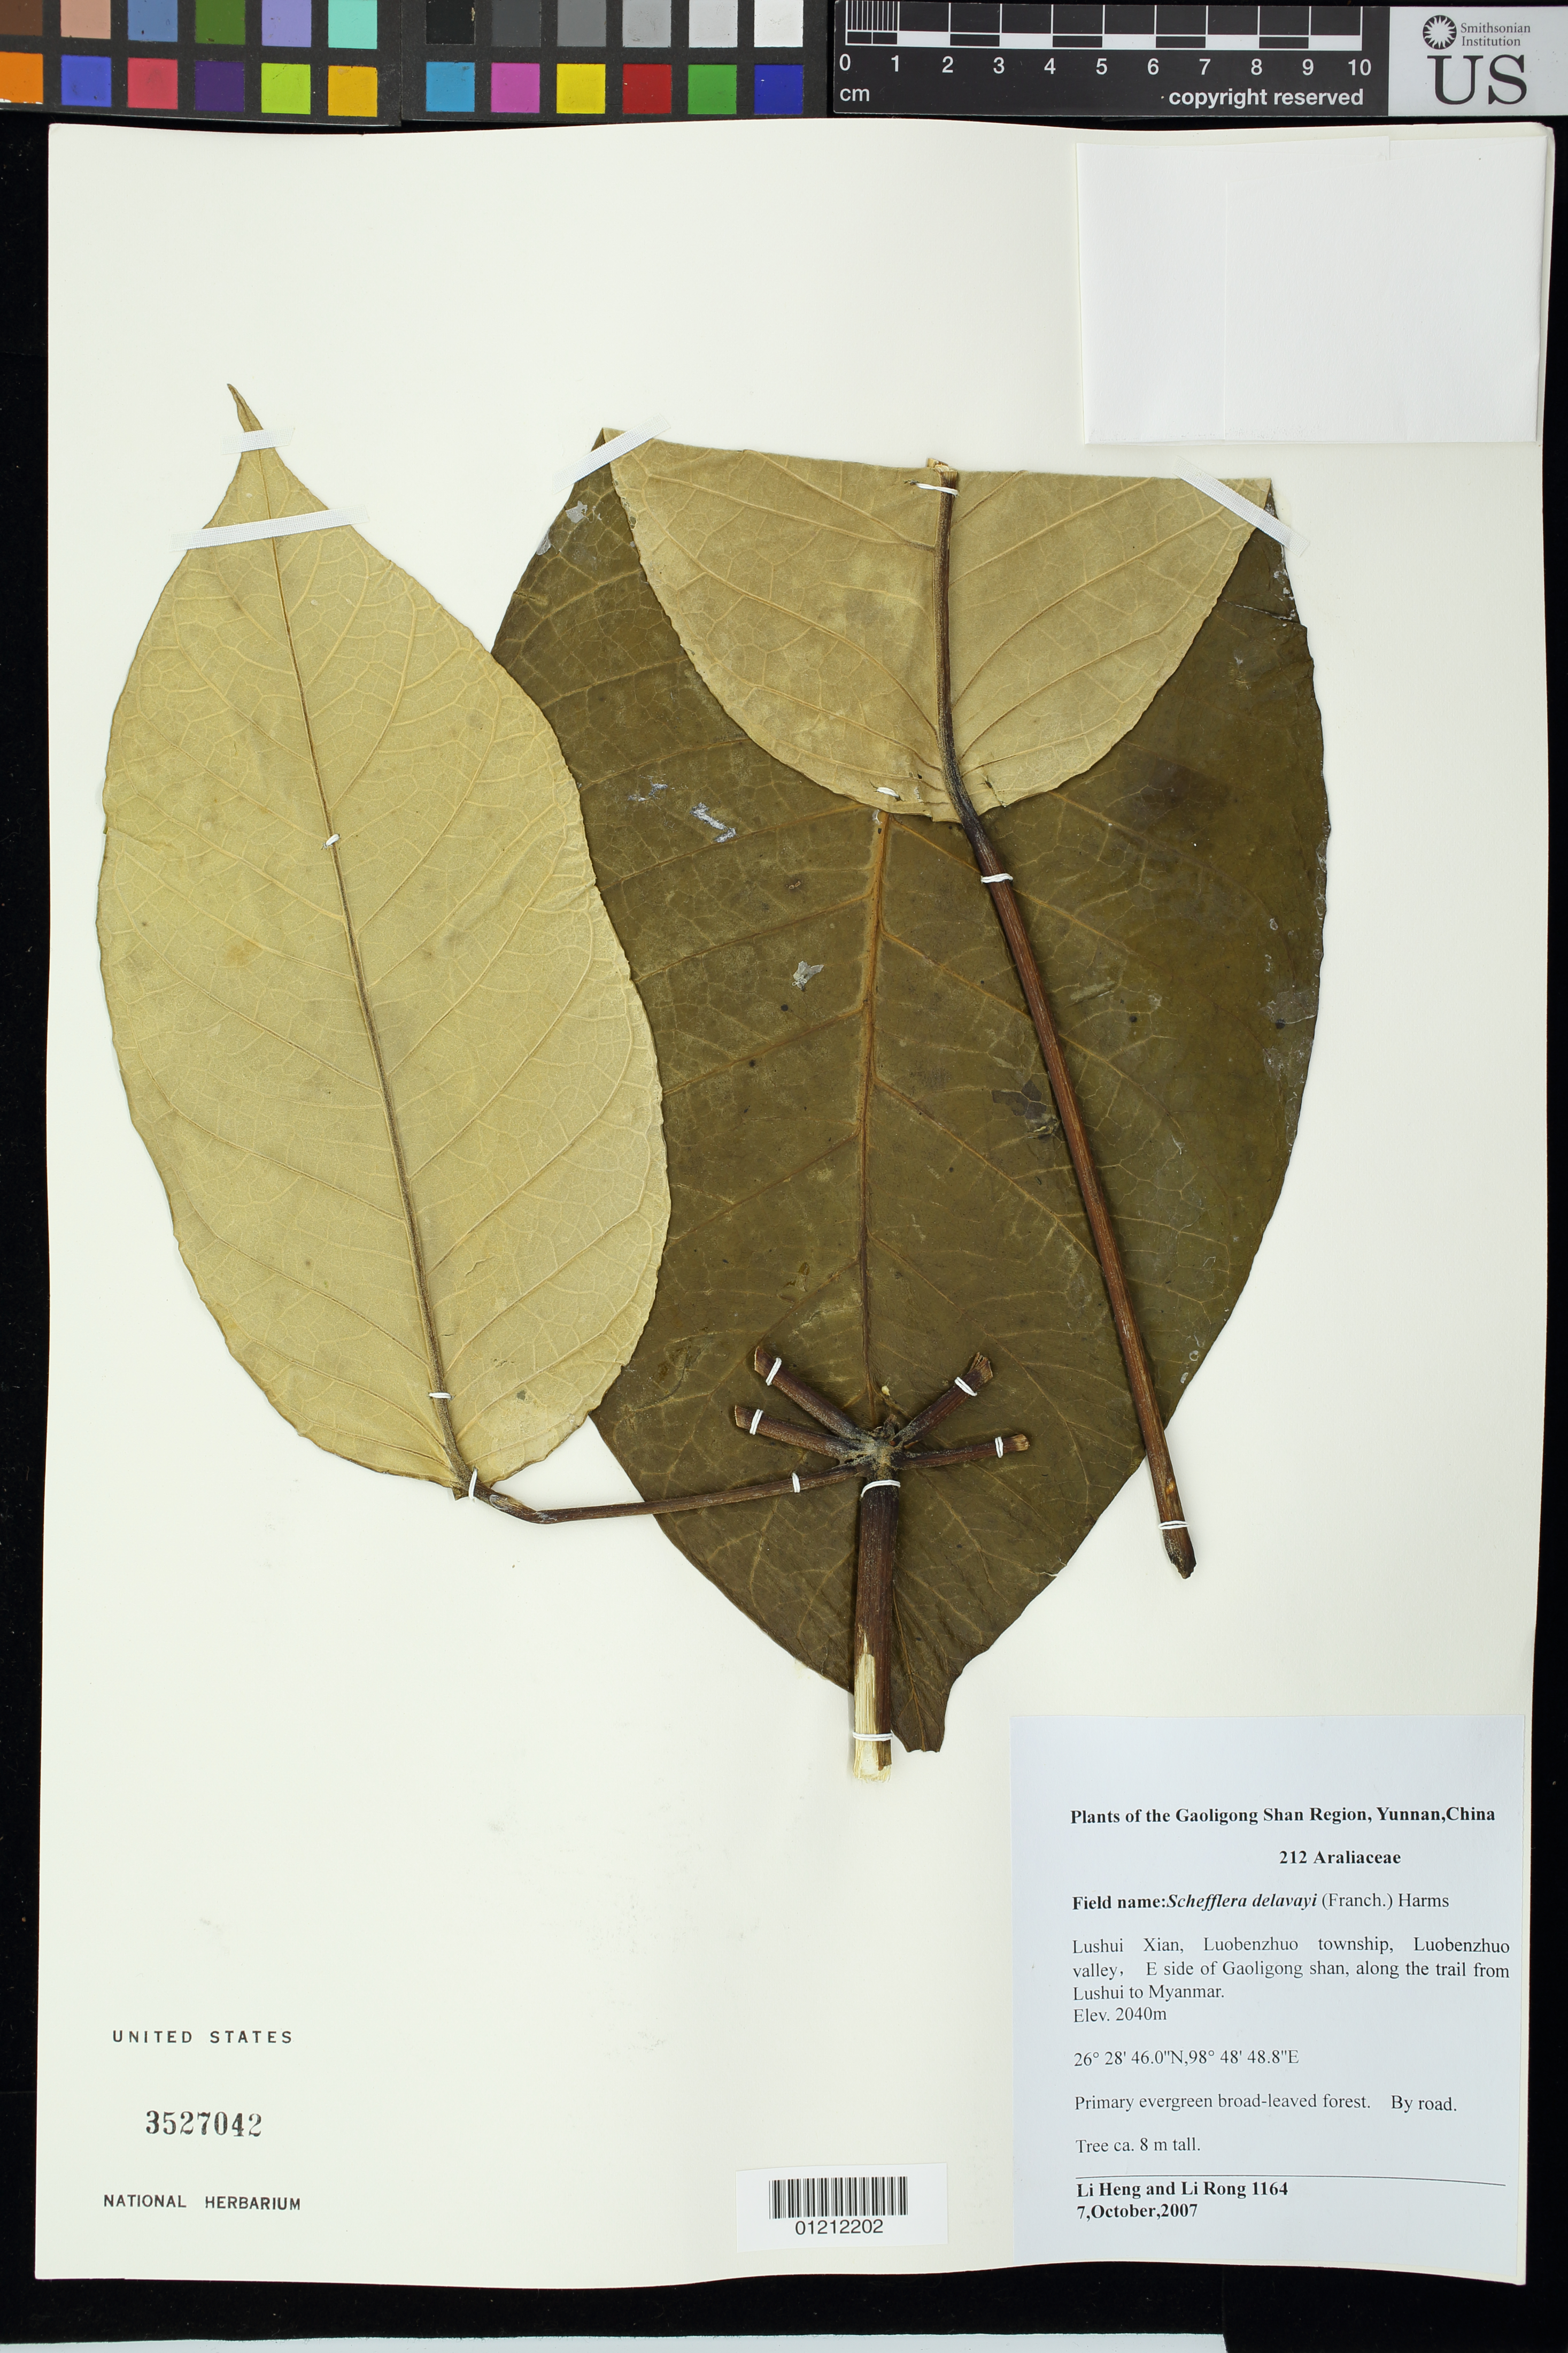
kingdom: Plantae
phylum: Tracheophyta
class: Magnoliopsida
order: Apiales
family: Araliaceae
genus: Schefflera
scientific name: Schefflera delavayi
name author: (Franch.) Harms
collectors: L. Heng & R. Li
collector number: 1164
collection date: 2007-10-07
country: China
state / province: Yunnan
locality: Lushui Xian, Luobenzhuo township, Luobenzhuo valley, E side of Gaoligong shan, along the trail from Lushui to Myanmar.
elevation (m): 2040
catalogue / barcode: US 3527042